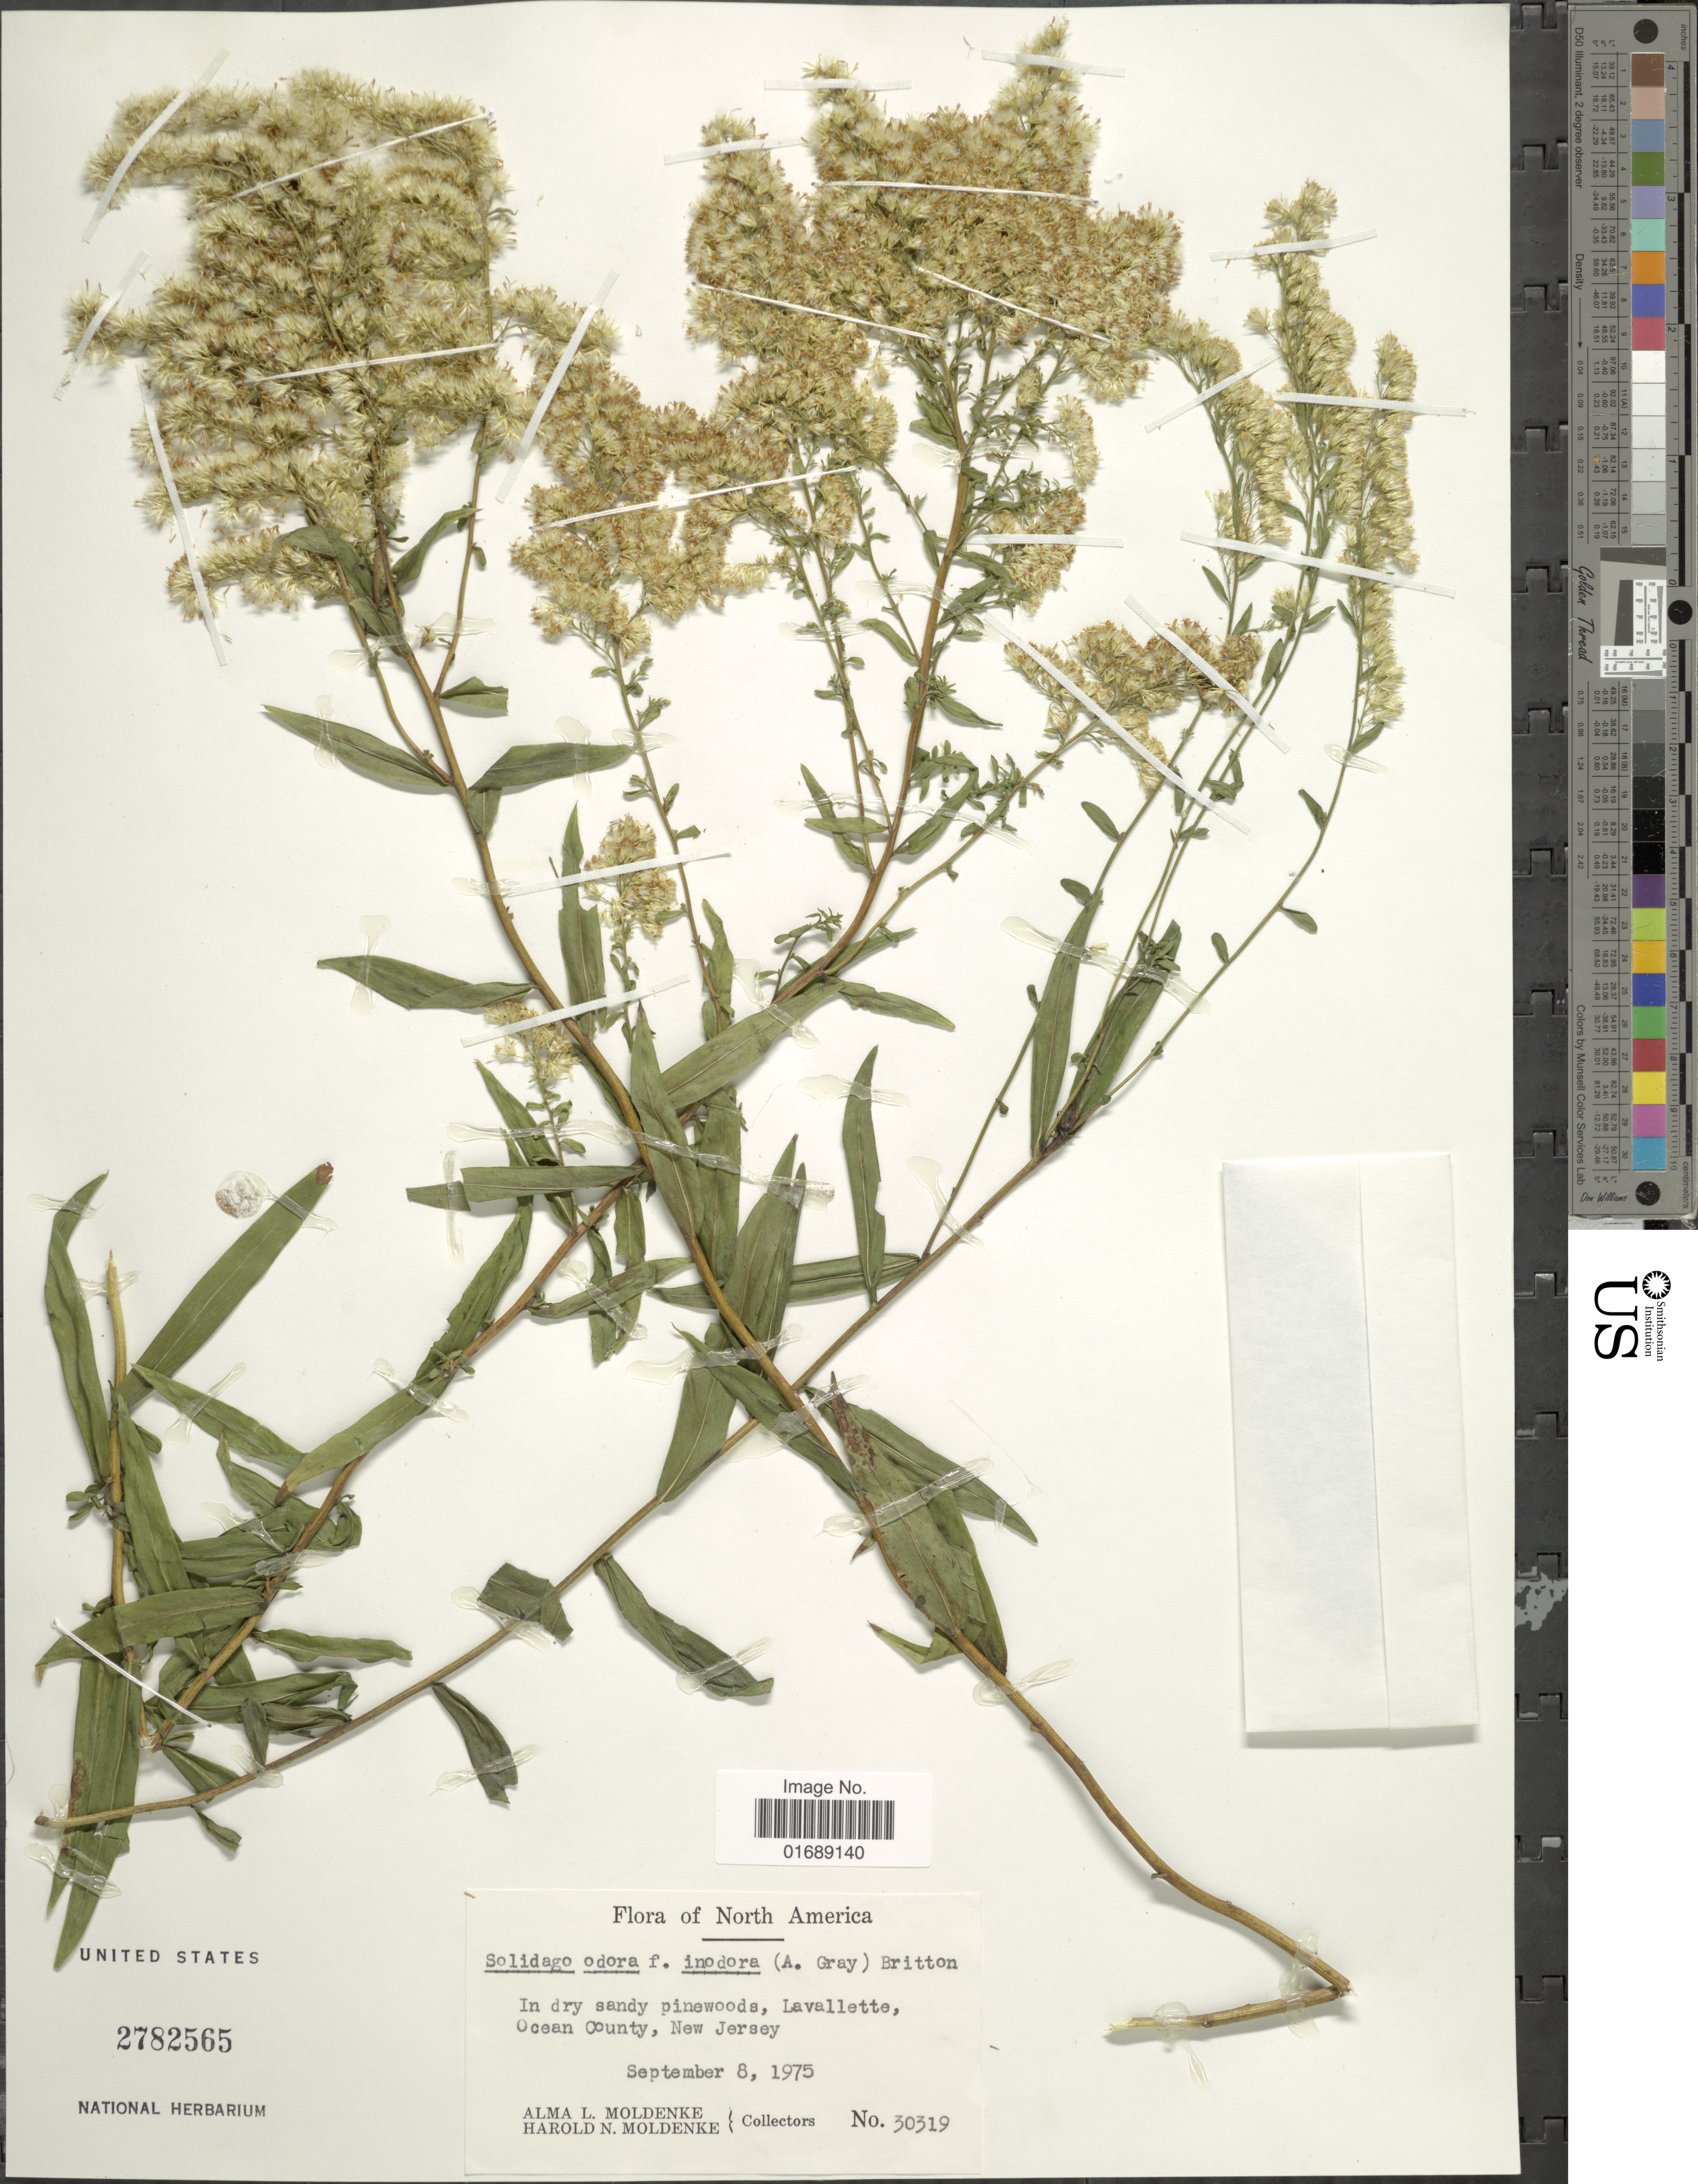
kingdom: Plantae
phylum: Tracheophyta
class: Magnoliopsida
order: Asterales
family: Asteraceae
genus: Solidago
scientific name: Solidago odora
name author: Aiton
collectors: A. L. Moldenke & H. N. Moldenke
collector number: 30319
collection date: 1975-09-08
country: United States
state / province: New Jersey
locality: Lavallette, Ocean County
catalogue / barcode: US 2782565